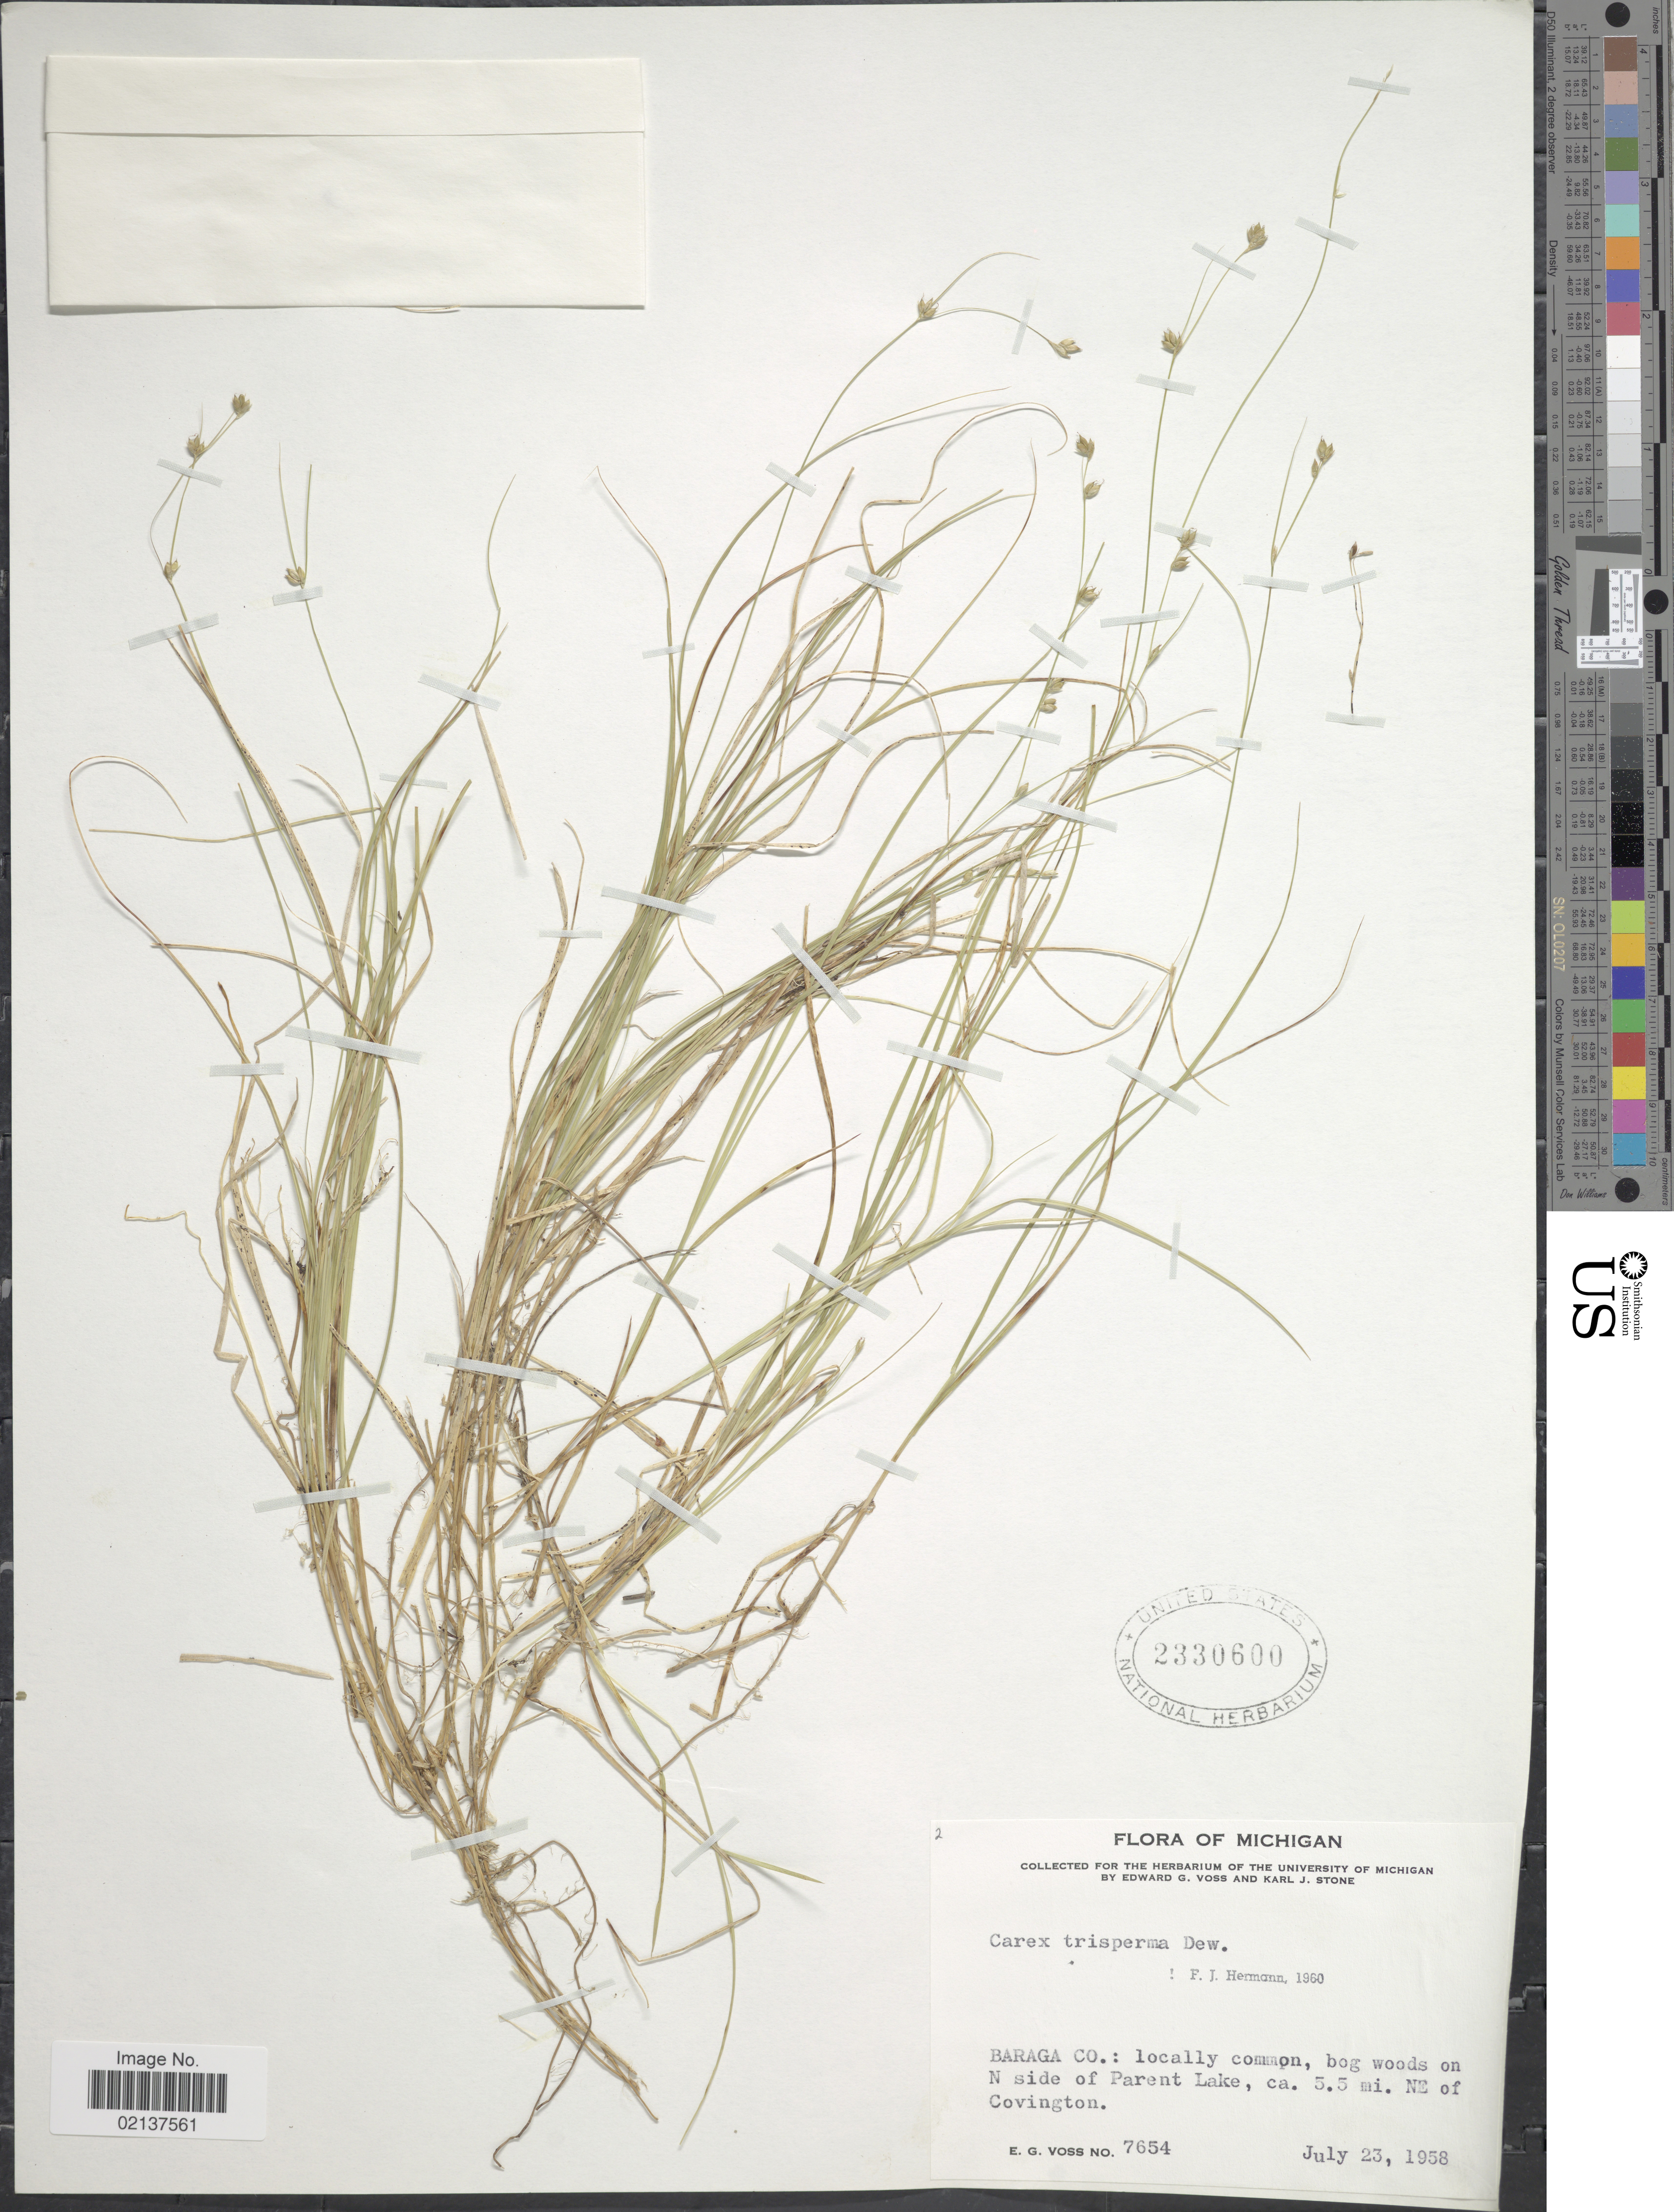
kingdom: Plantae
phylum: Tracheophyta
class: Liliopsida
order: Poales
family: Cyperaceae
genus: Carex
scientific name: Carex trisperma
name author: Dewey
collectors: E. G. Voss & K. J. Stone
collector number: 7654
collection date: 1958-07-23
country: United States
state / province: Michigan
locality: Baraga Co., N side of Parent Lake, ca 5.5 mi NE of Covington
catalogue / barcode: US 2330600